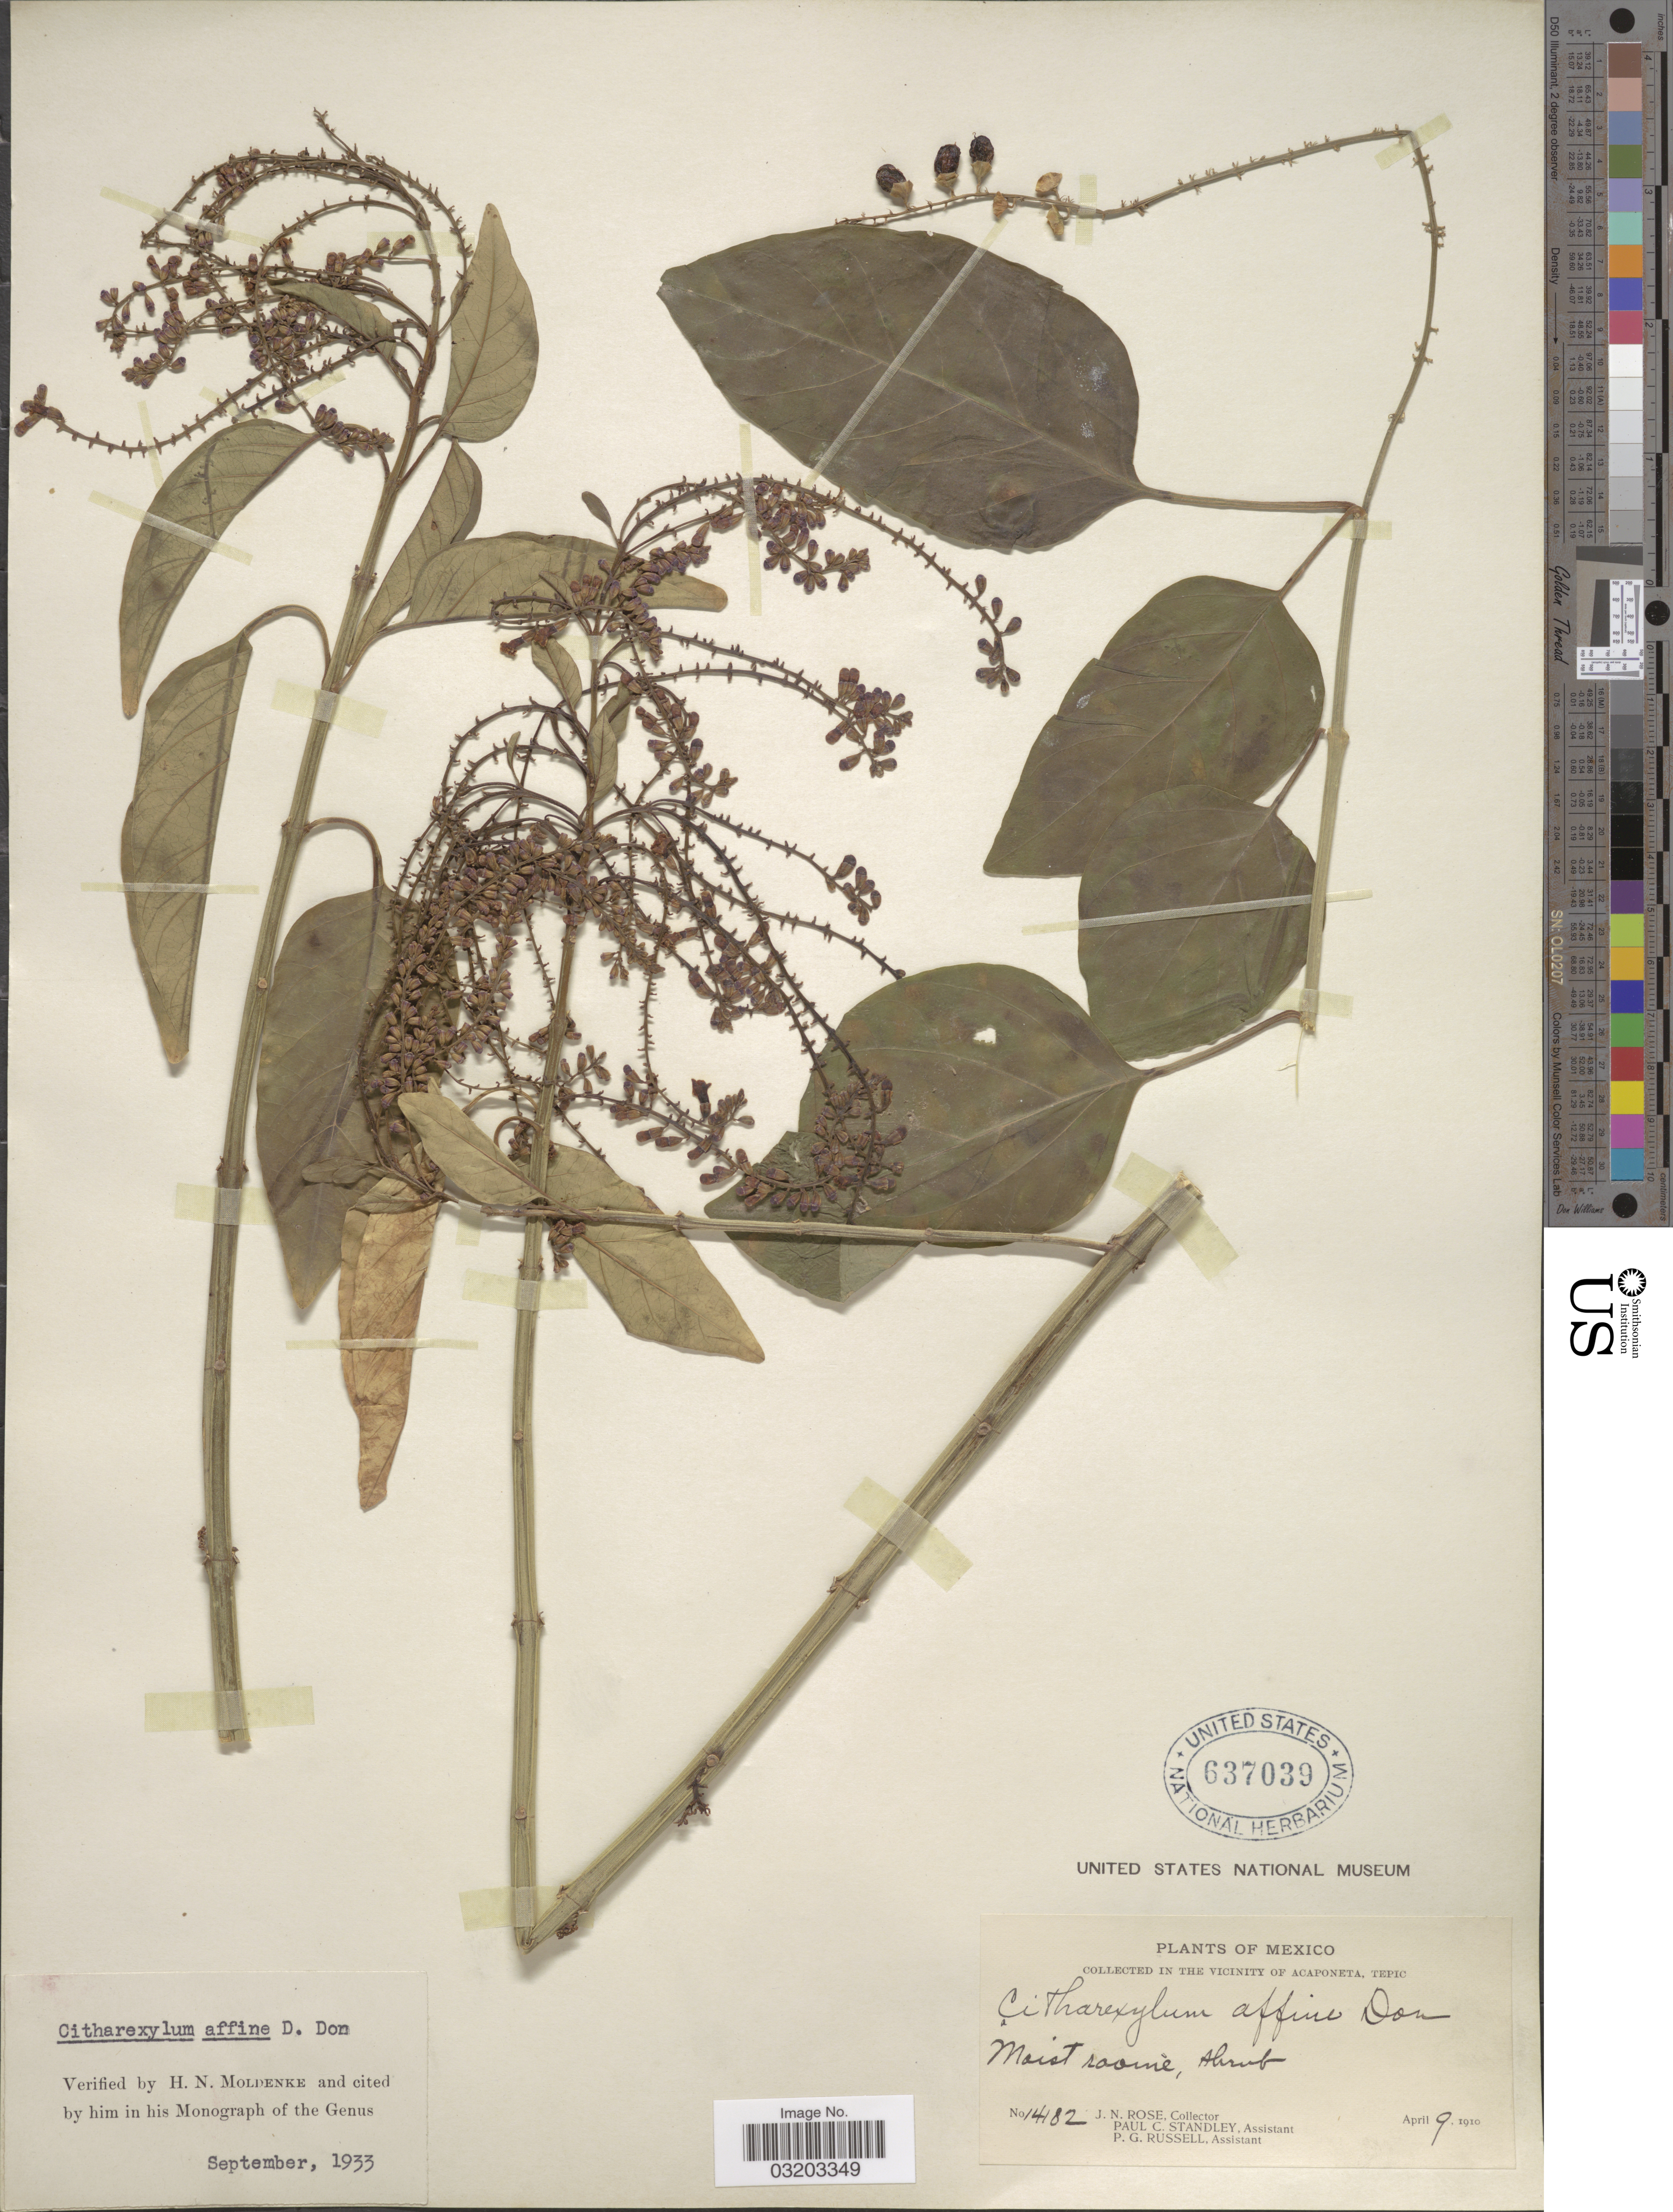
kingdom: Plantae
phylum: Tracheophyta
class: Magnoliopsida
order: Lamiales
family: Verbenaceae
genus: Citharexylum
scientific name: Citharexylum affine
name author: D. Don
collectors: J. N. Rose, P. C. Standley & P. G. Russell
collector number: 14182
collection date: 1910-04-09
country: Mexico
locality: The vicinity of Acaponeta, Tepic.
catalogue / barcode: US 637039